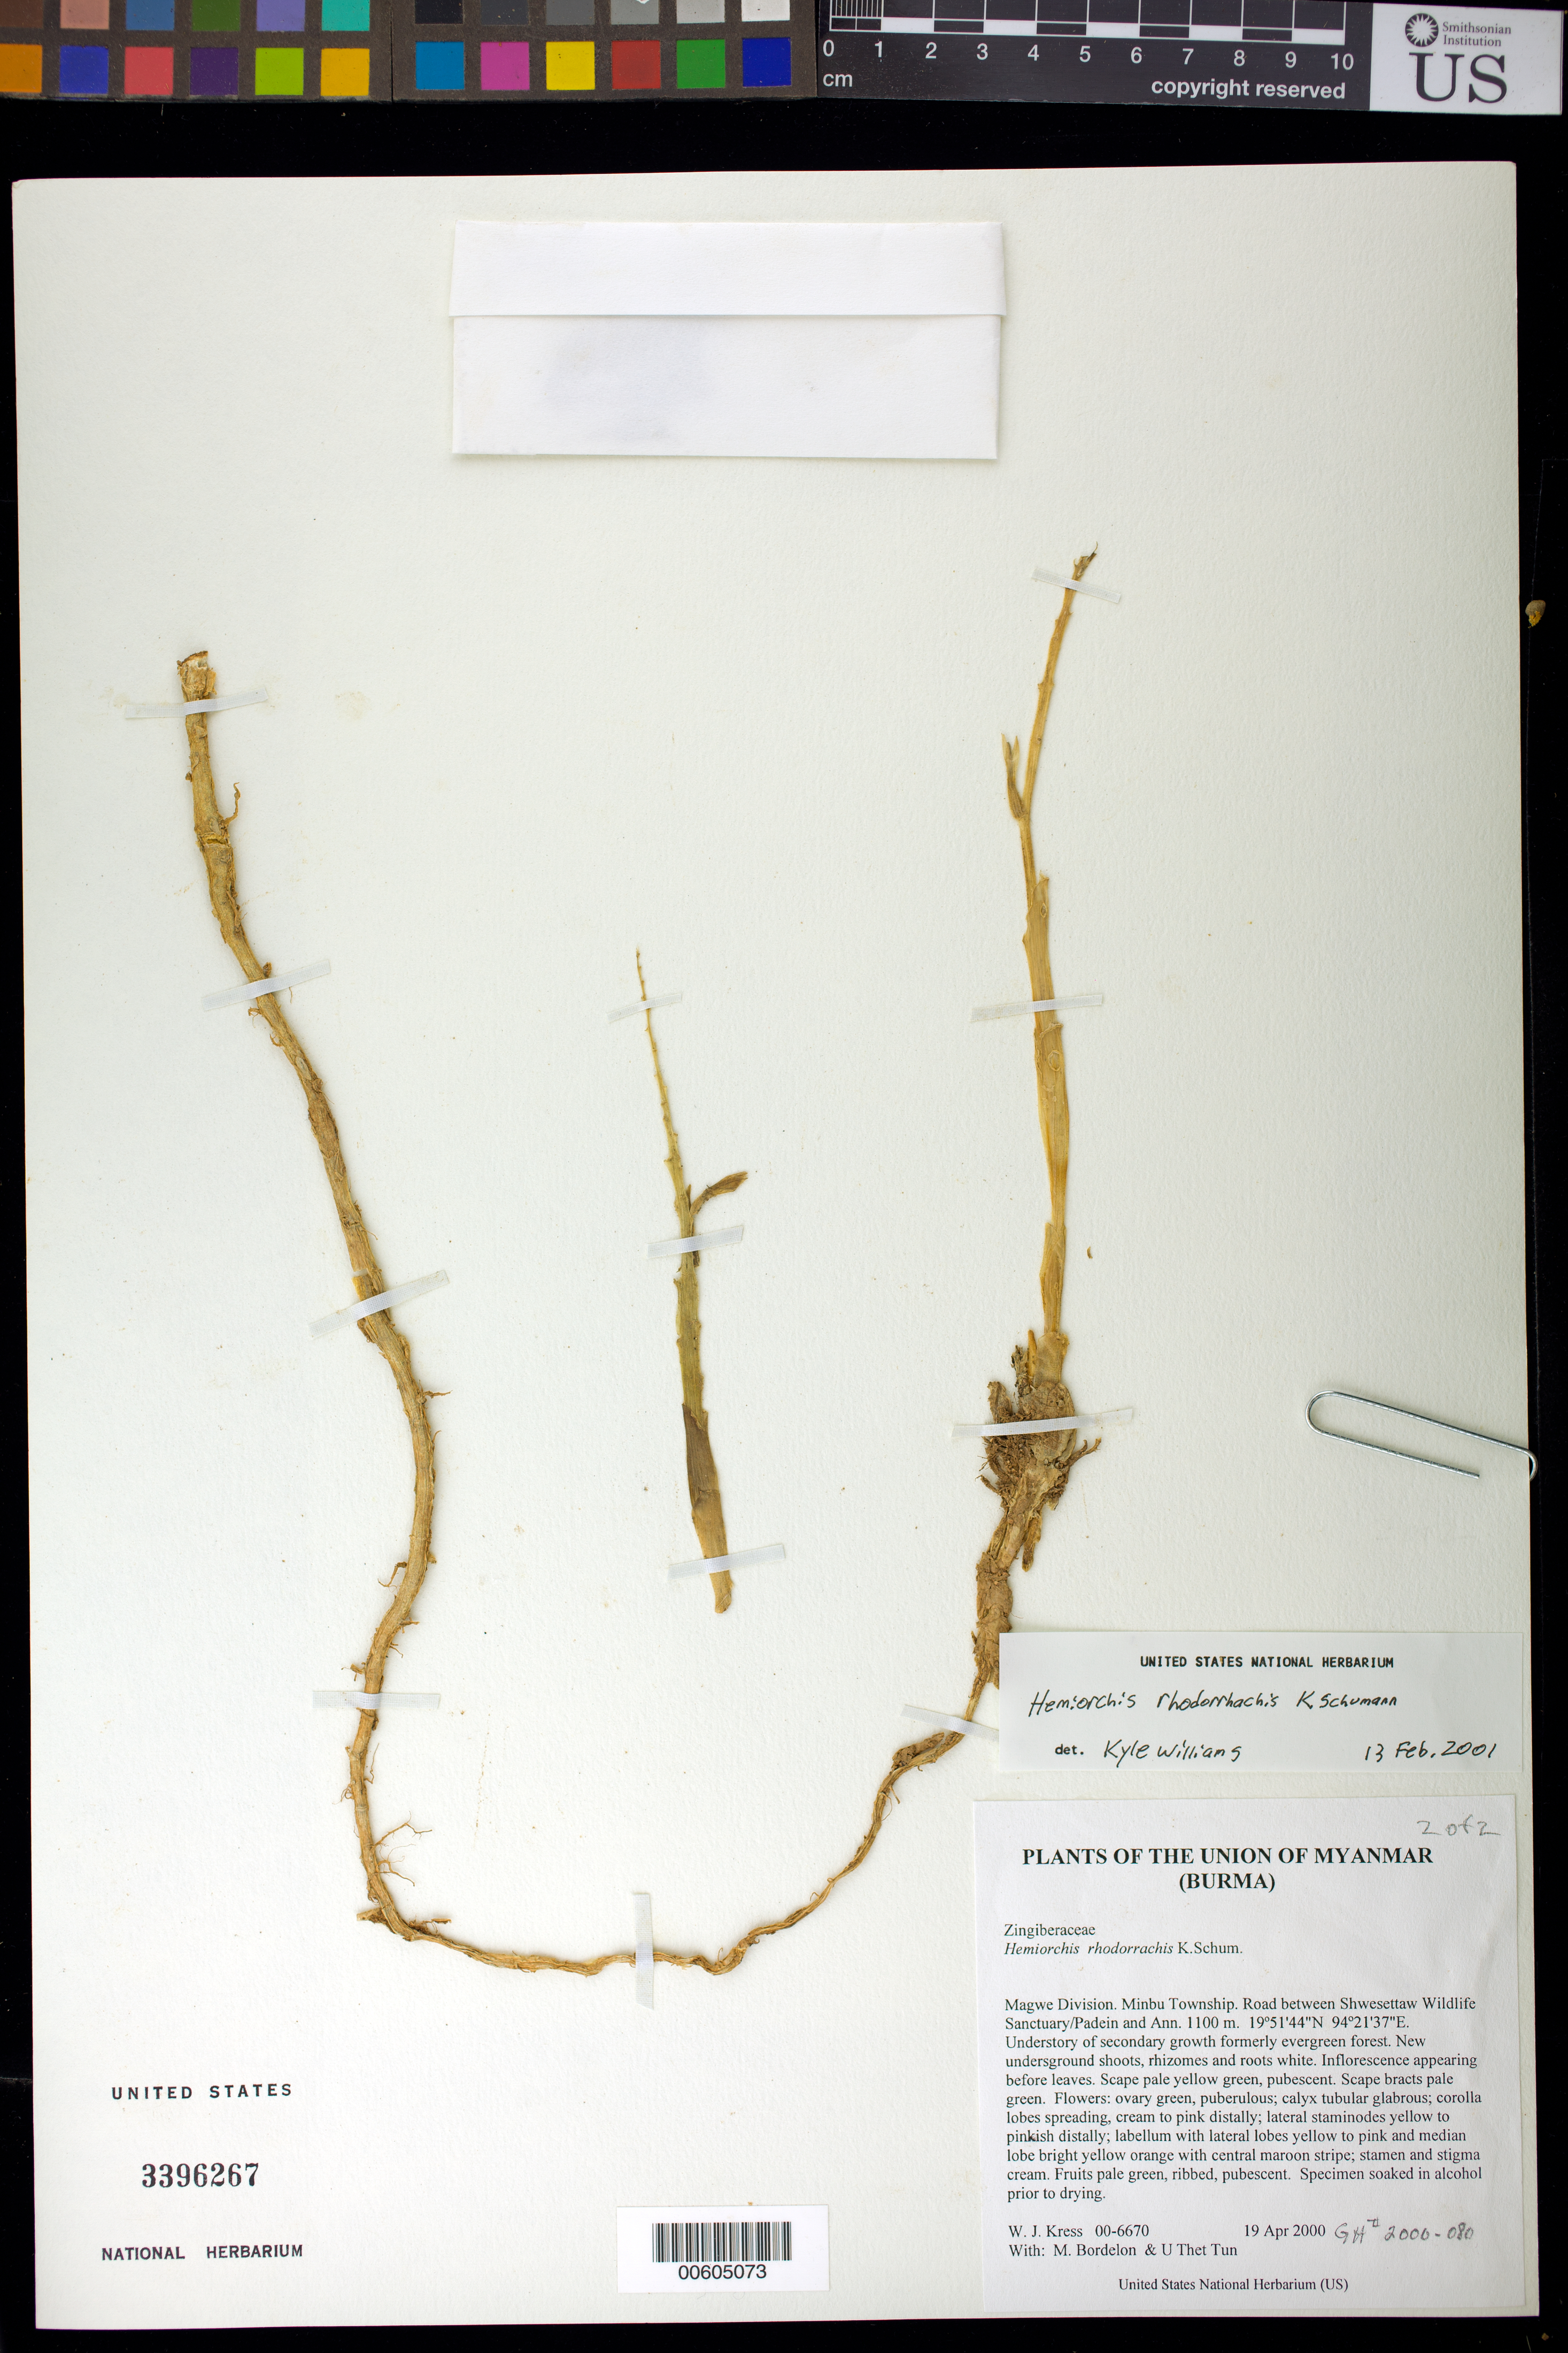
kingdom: Plantae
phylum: Tracheophyta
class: Liliopsida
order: Zingiberales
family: Zingiberaceae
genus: Hemiorchis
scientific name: Hemiorchis rhodorrhachis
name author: K. Schum.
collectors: W. J. Kress, M. Bordelon & Thet Htun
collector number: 00-6670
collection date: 2000-04-19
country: Myanmar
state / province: Magway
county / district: Minbu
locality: Road between Shwesettaw Wildlife Sanctuary/Padein and Ann.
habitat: Understory of secondary growth formerly evergreen forest.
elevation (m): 1100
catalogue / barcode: US 3396267